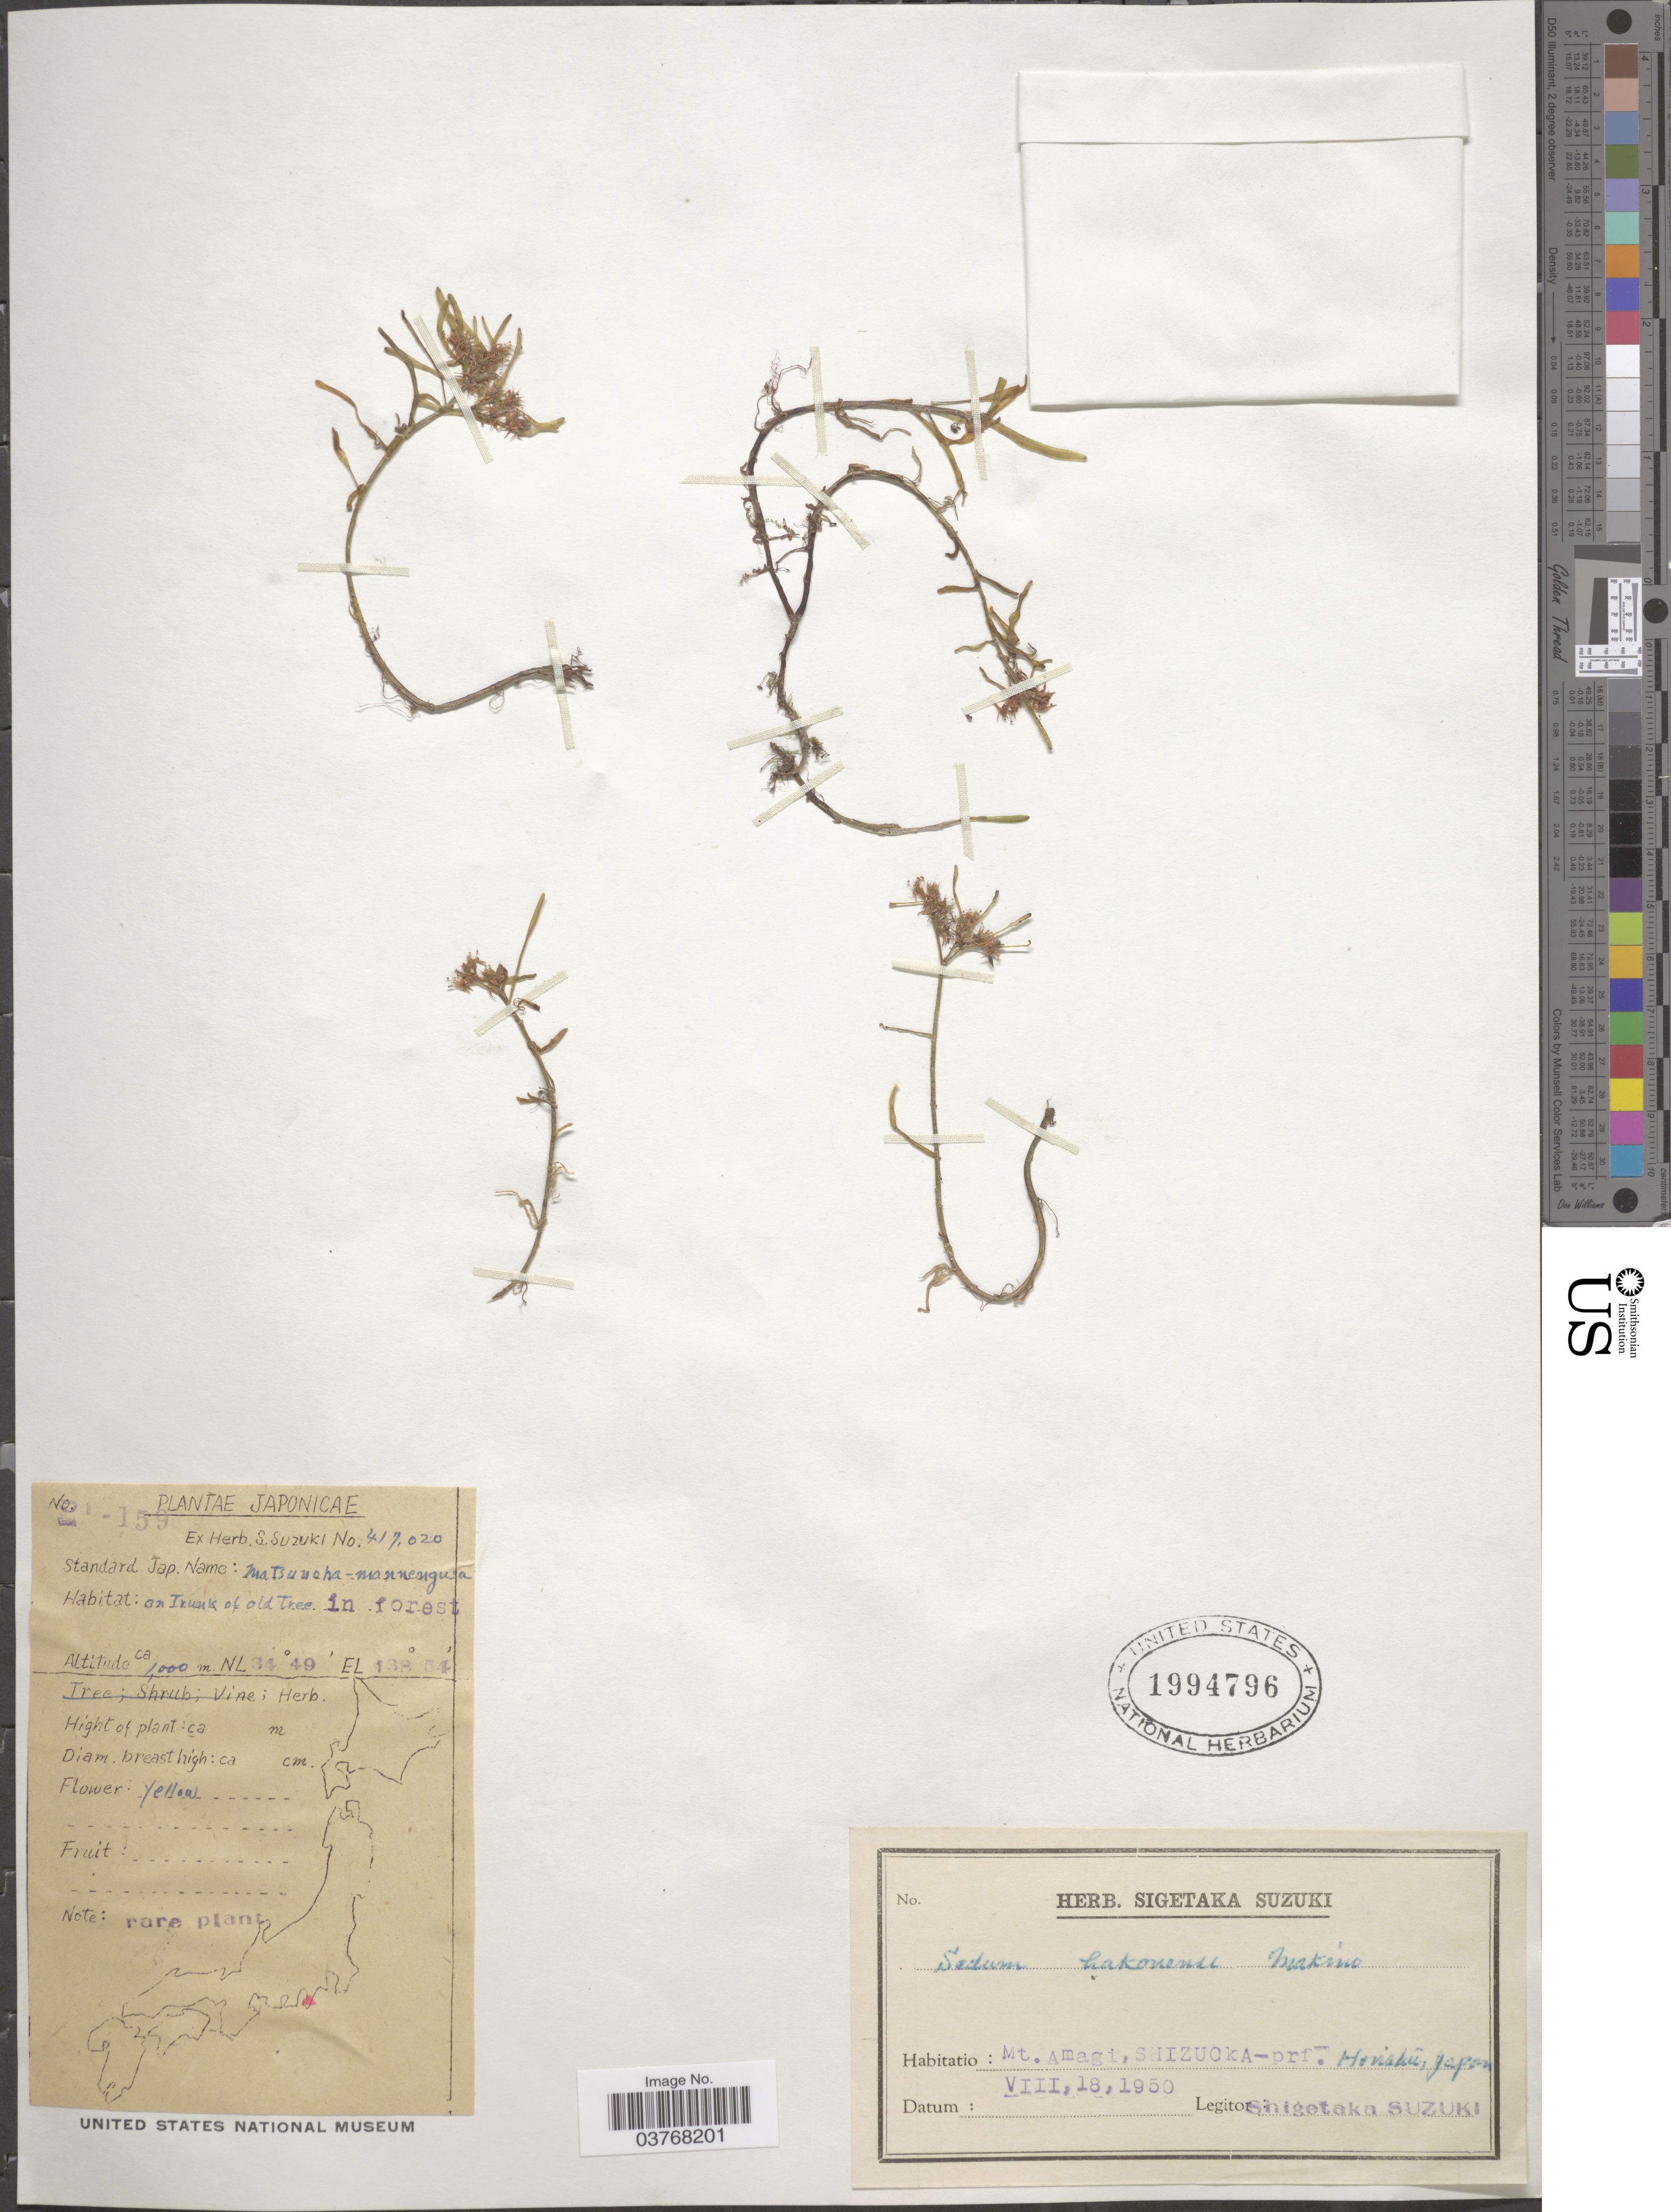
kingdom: Plantae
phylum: Tracheophyta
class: Magnoliopsida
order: Saxifragales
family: Crassulaceae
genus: Sedum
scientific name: Sedum hakonense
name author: Makino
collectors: S. Suzuki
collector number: SI-159*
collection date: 1950-08-18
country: Japan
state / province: Sizuoka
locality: Mt. Amagi, Shizuoka prf. Honshū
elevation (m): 1000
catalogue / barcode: US 1994796